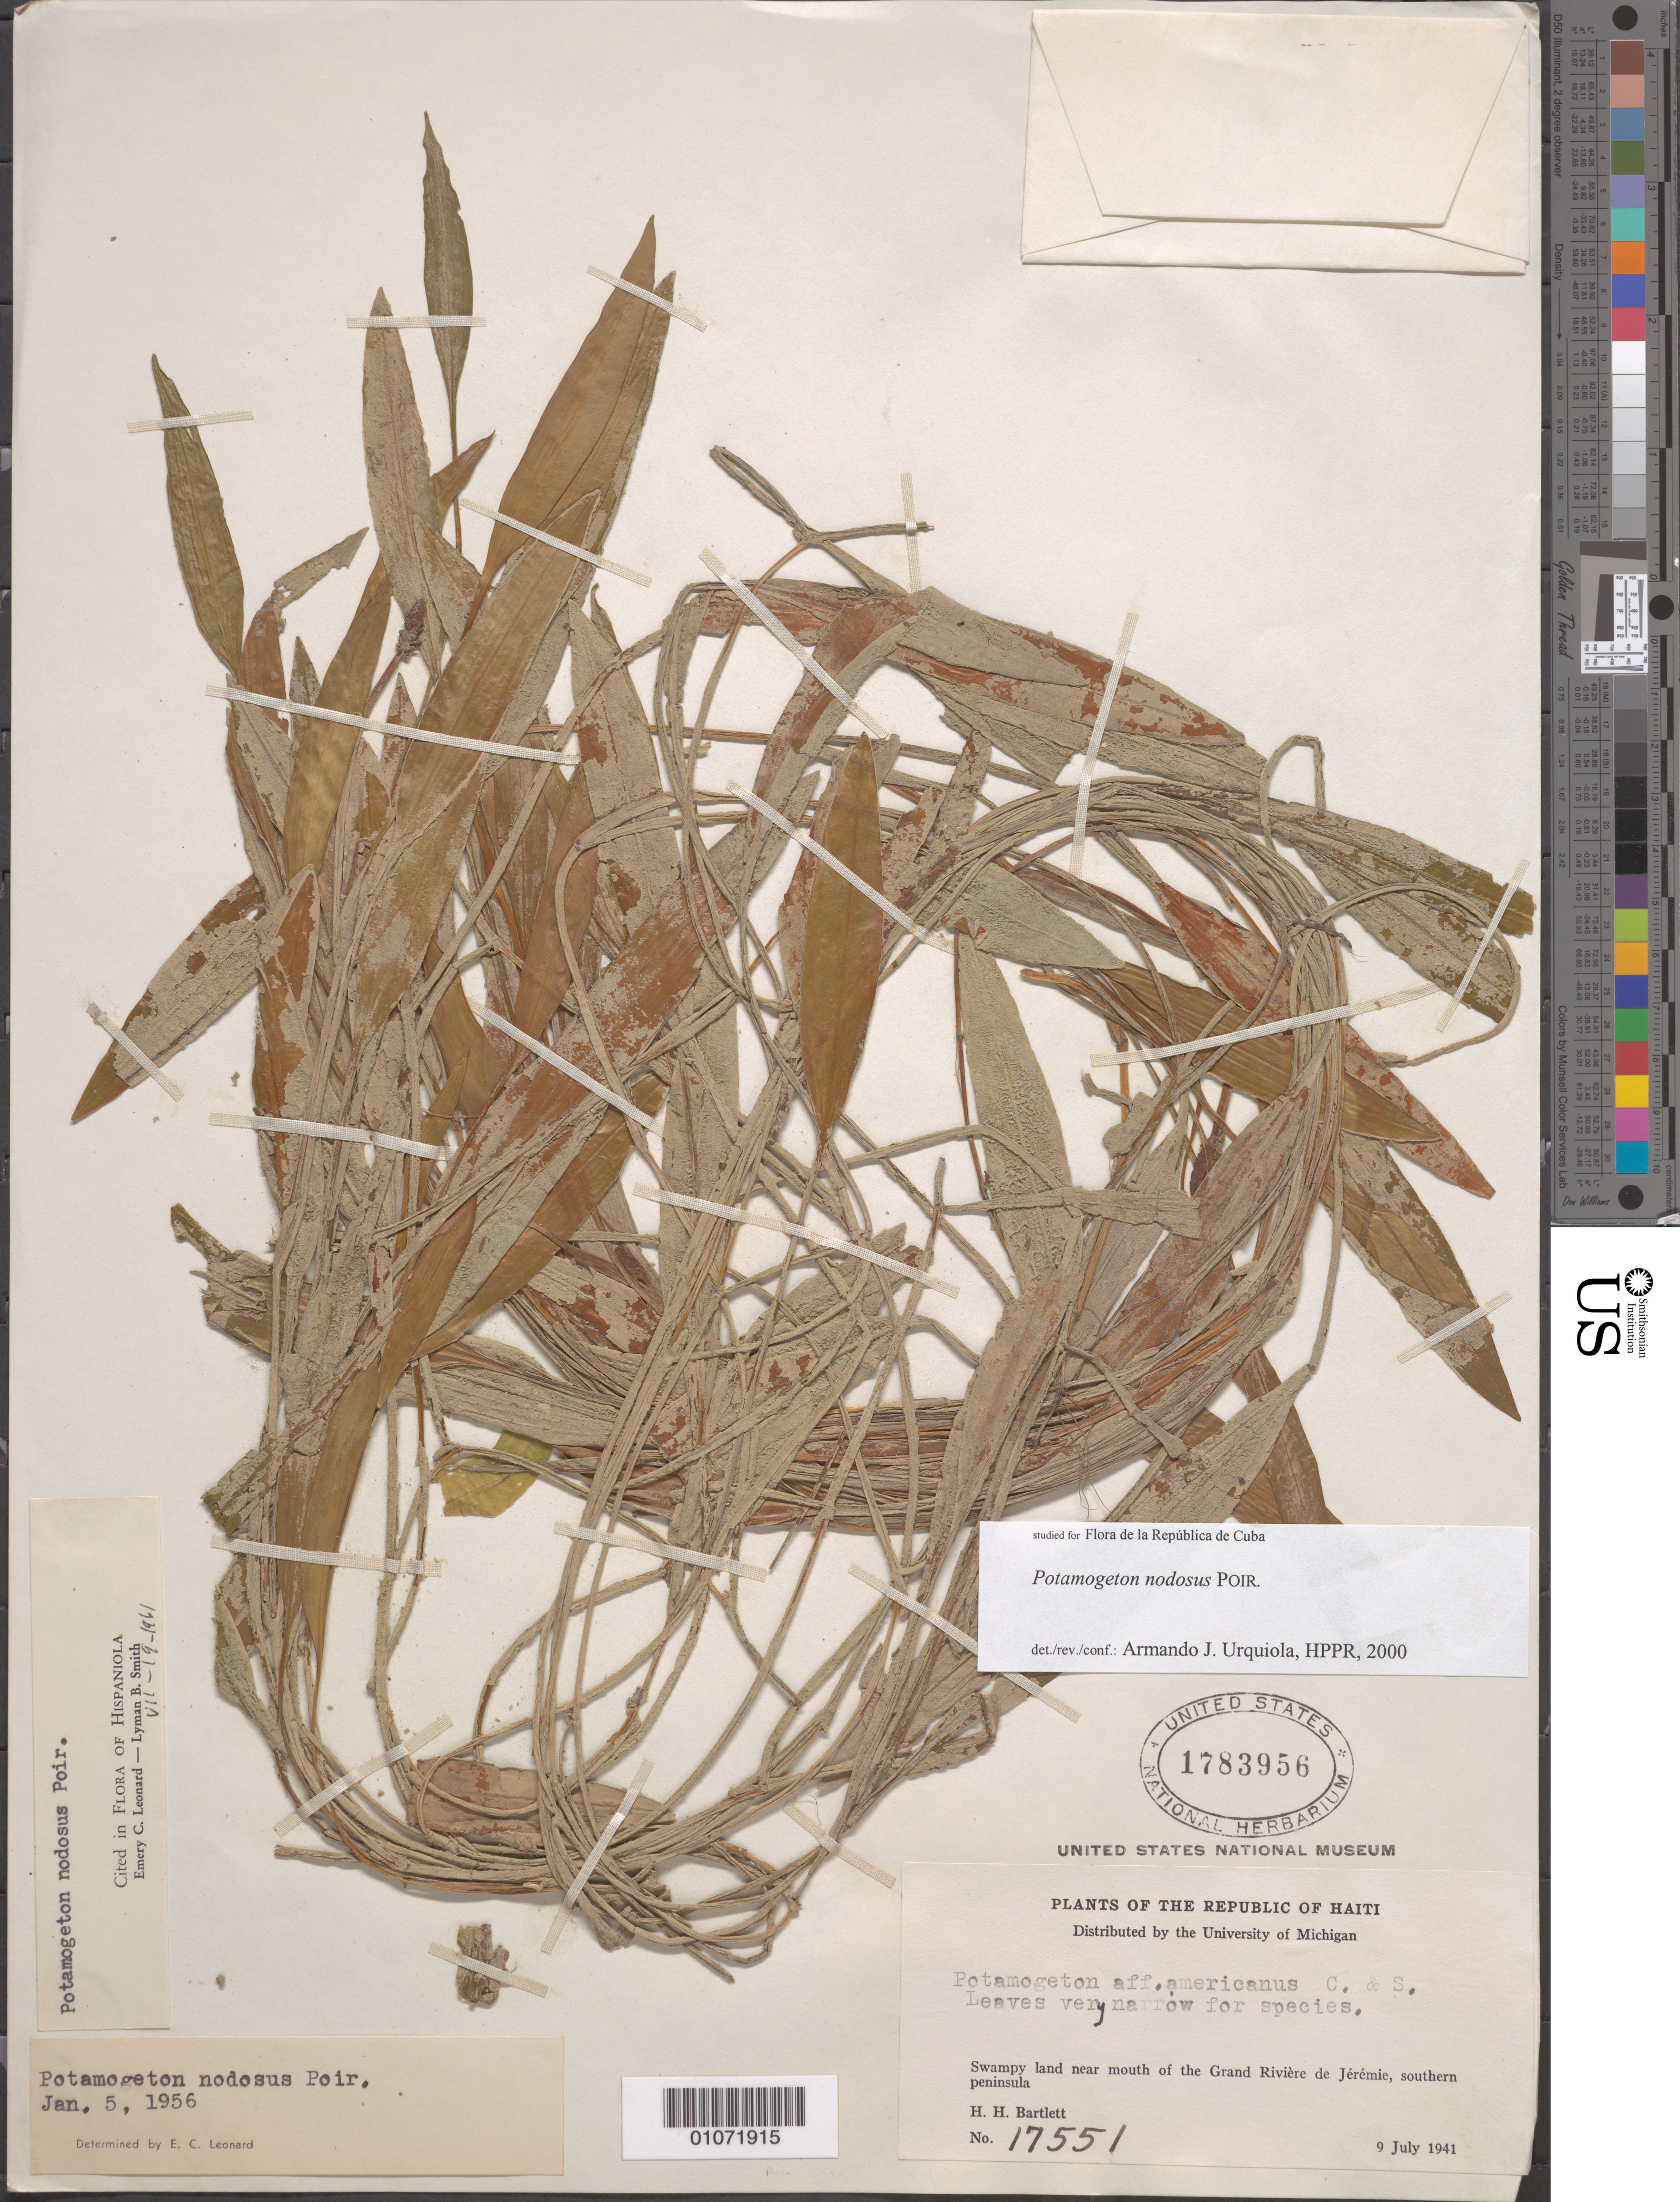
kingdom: Plantae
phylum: Tracheophyta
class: Liliopsida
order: Alismatales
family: Potamogetonaceae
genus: Potamogeton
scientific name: Potamogeton nodosus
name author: Poir.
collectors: H. H. Bartlett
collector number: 17551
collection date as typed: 09 Jul 1941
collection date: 1941-07-09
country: Haiti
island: Hispaniola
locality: Swampy land near the mouth of the grand riviere de Jerimie, southern peninsula.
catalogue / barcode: US 1783956